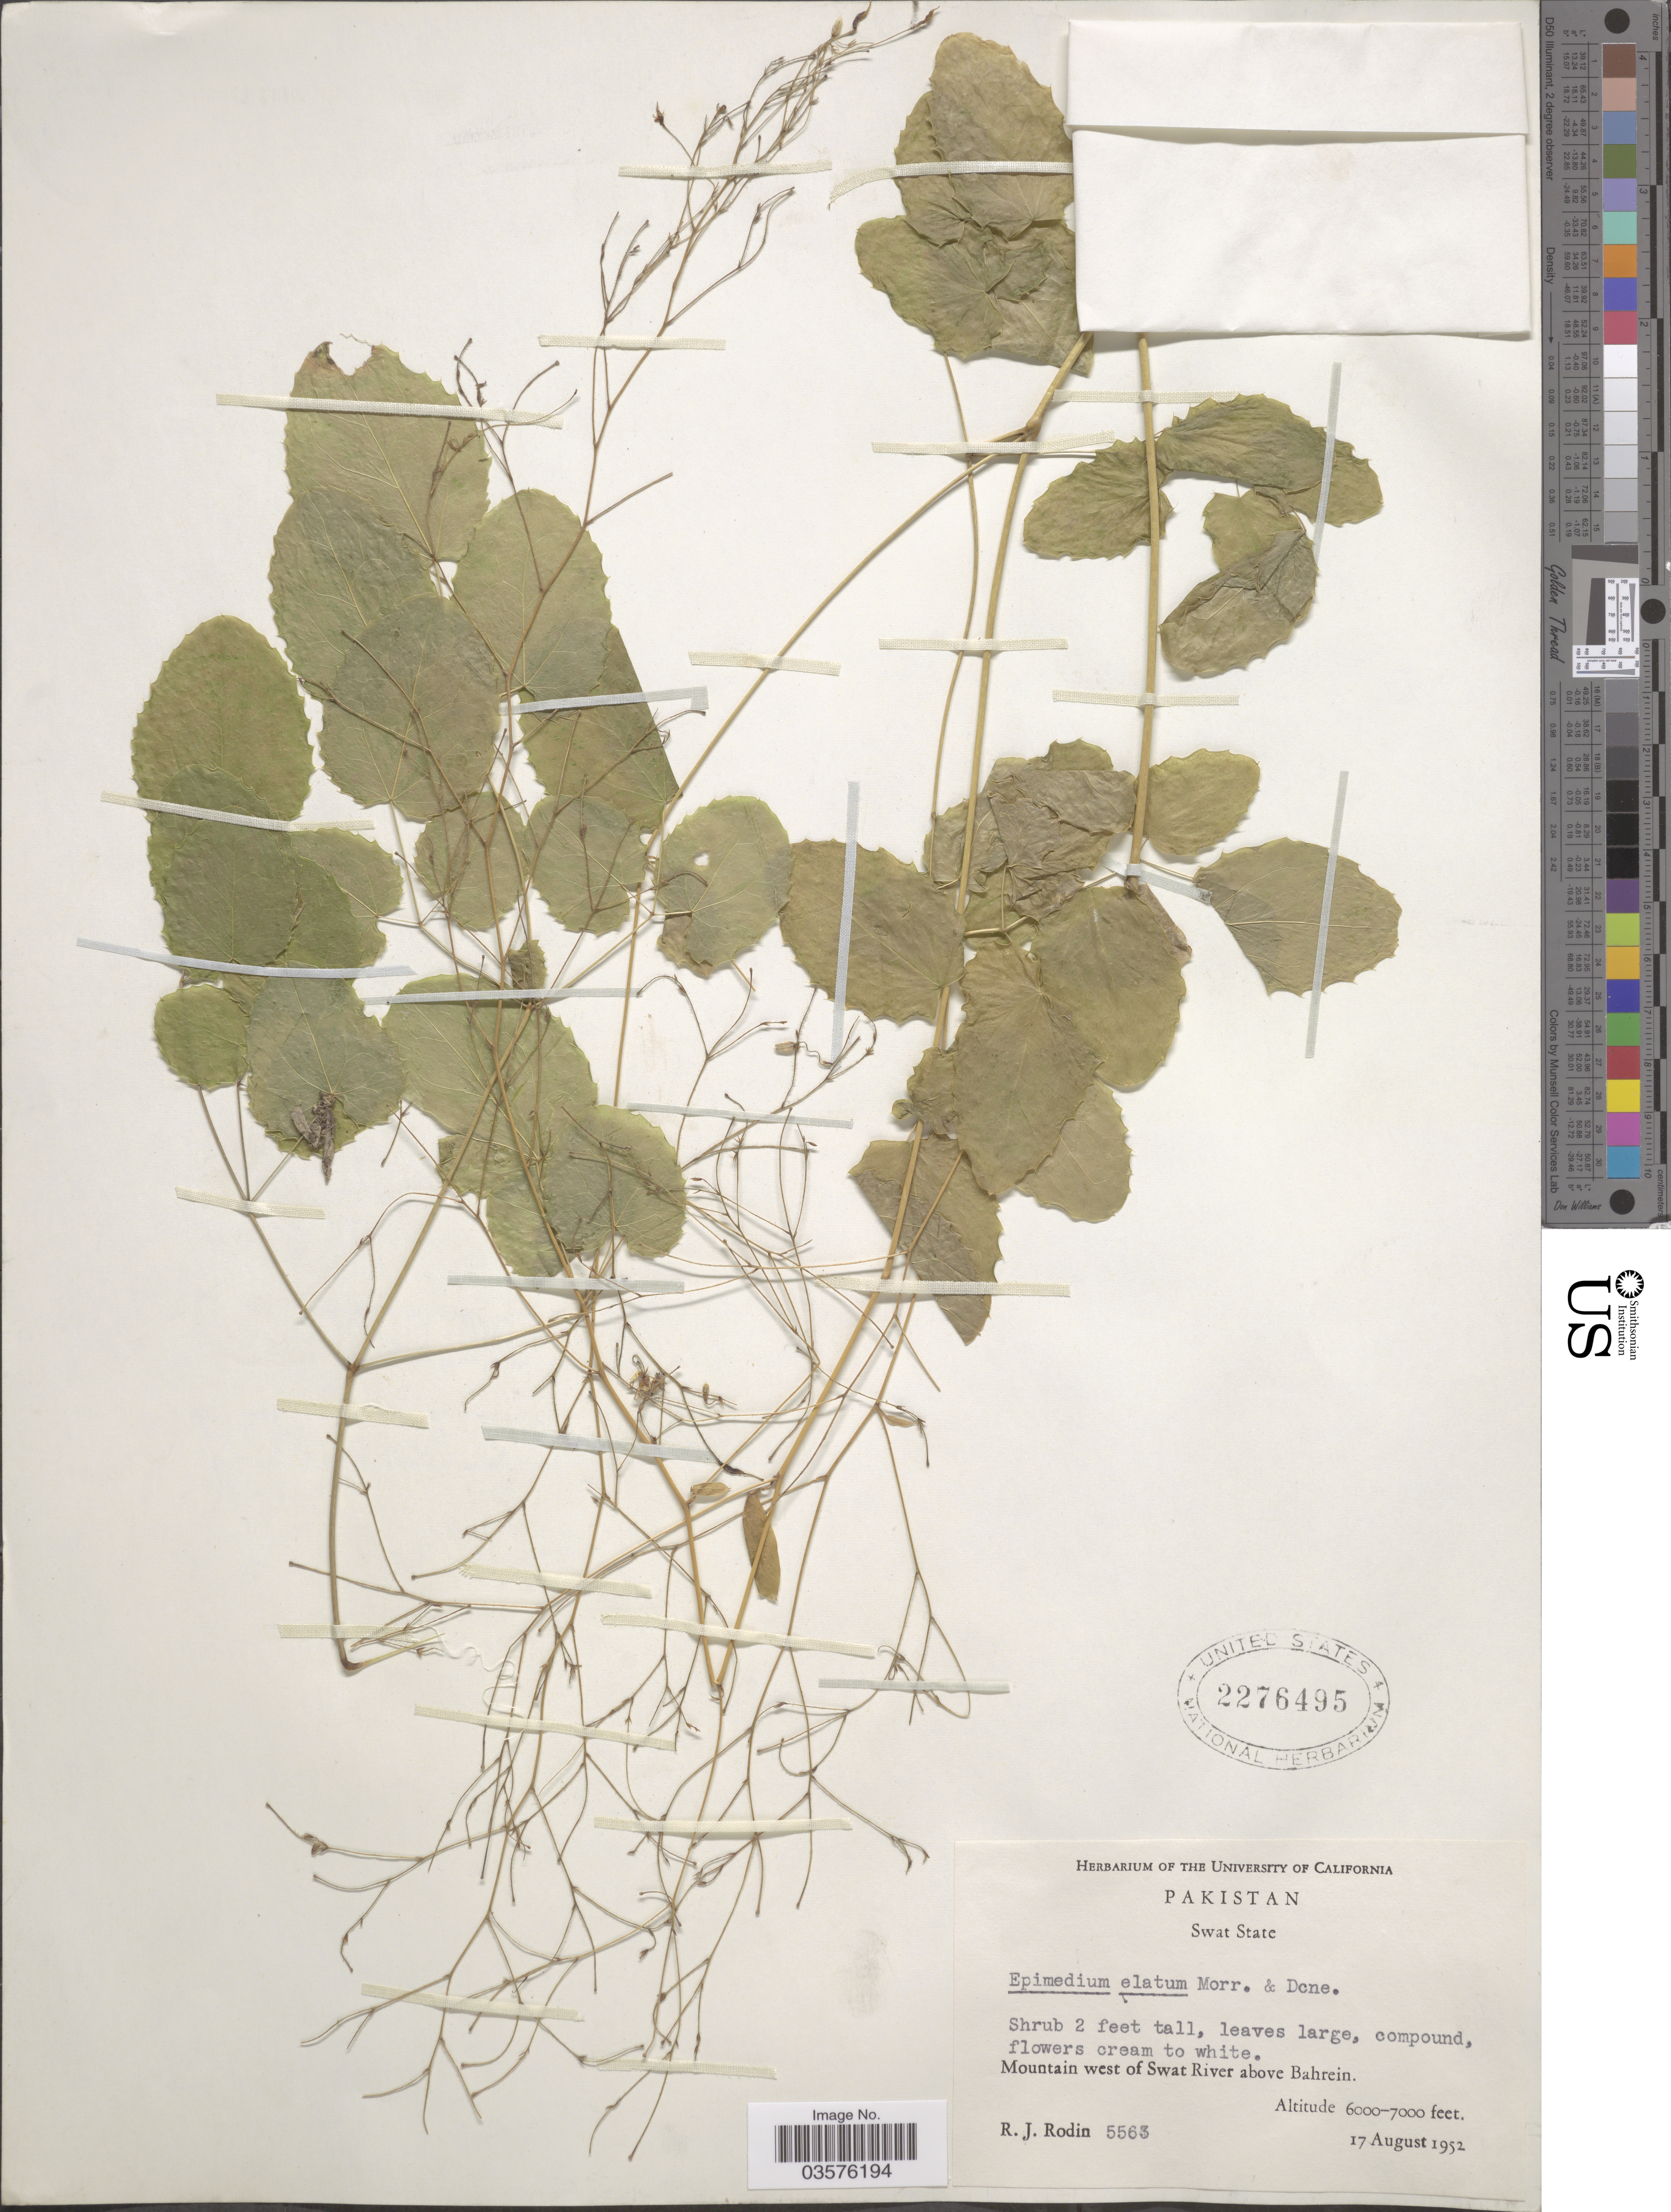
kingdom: Plantae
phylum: Tracheophyta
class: Magnoliopsida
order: Ranunculales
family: Berberidaceae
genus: Epimedium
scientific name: Epimedium elatum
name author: C. Morren & Decne.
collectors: R. J. Rodin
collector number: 5563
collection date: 1952-08-17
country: Pakistan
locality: Swat State. Mountain west of Swat River above Bahrein.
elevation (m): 1829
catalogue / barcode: US 2276495